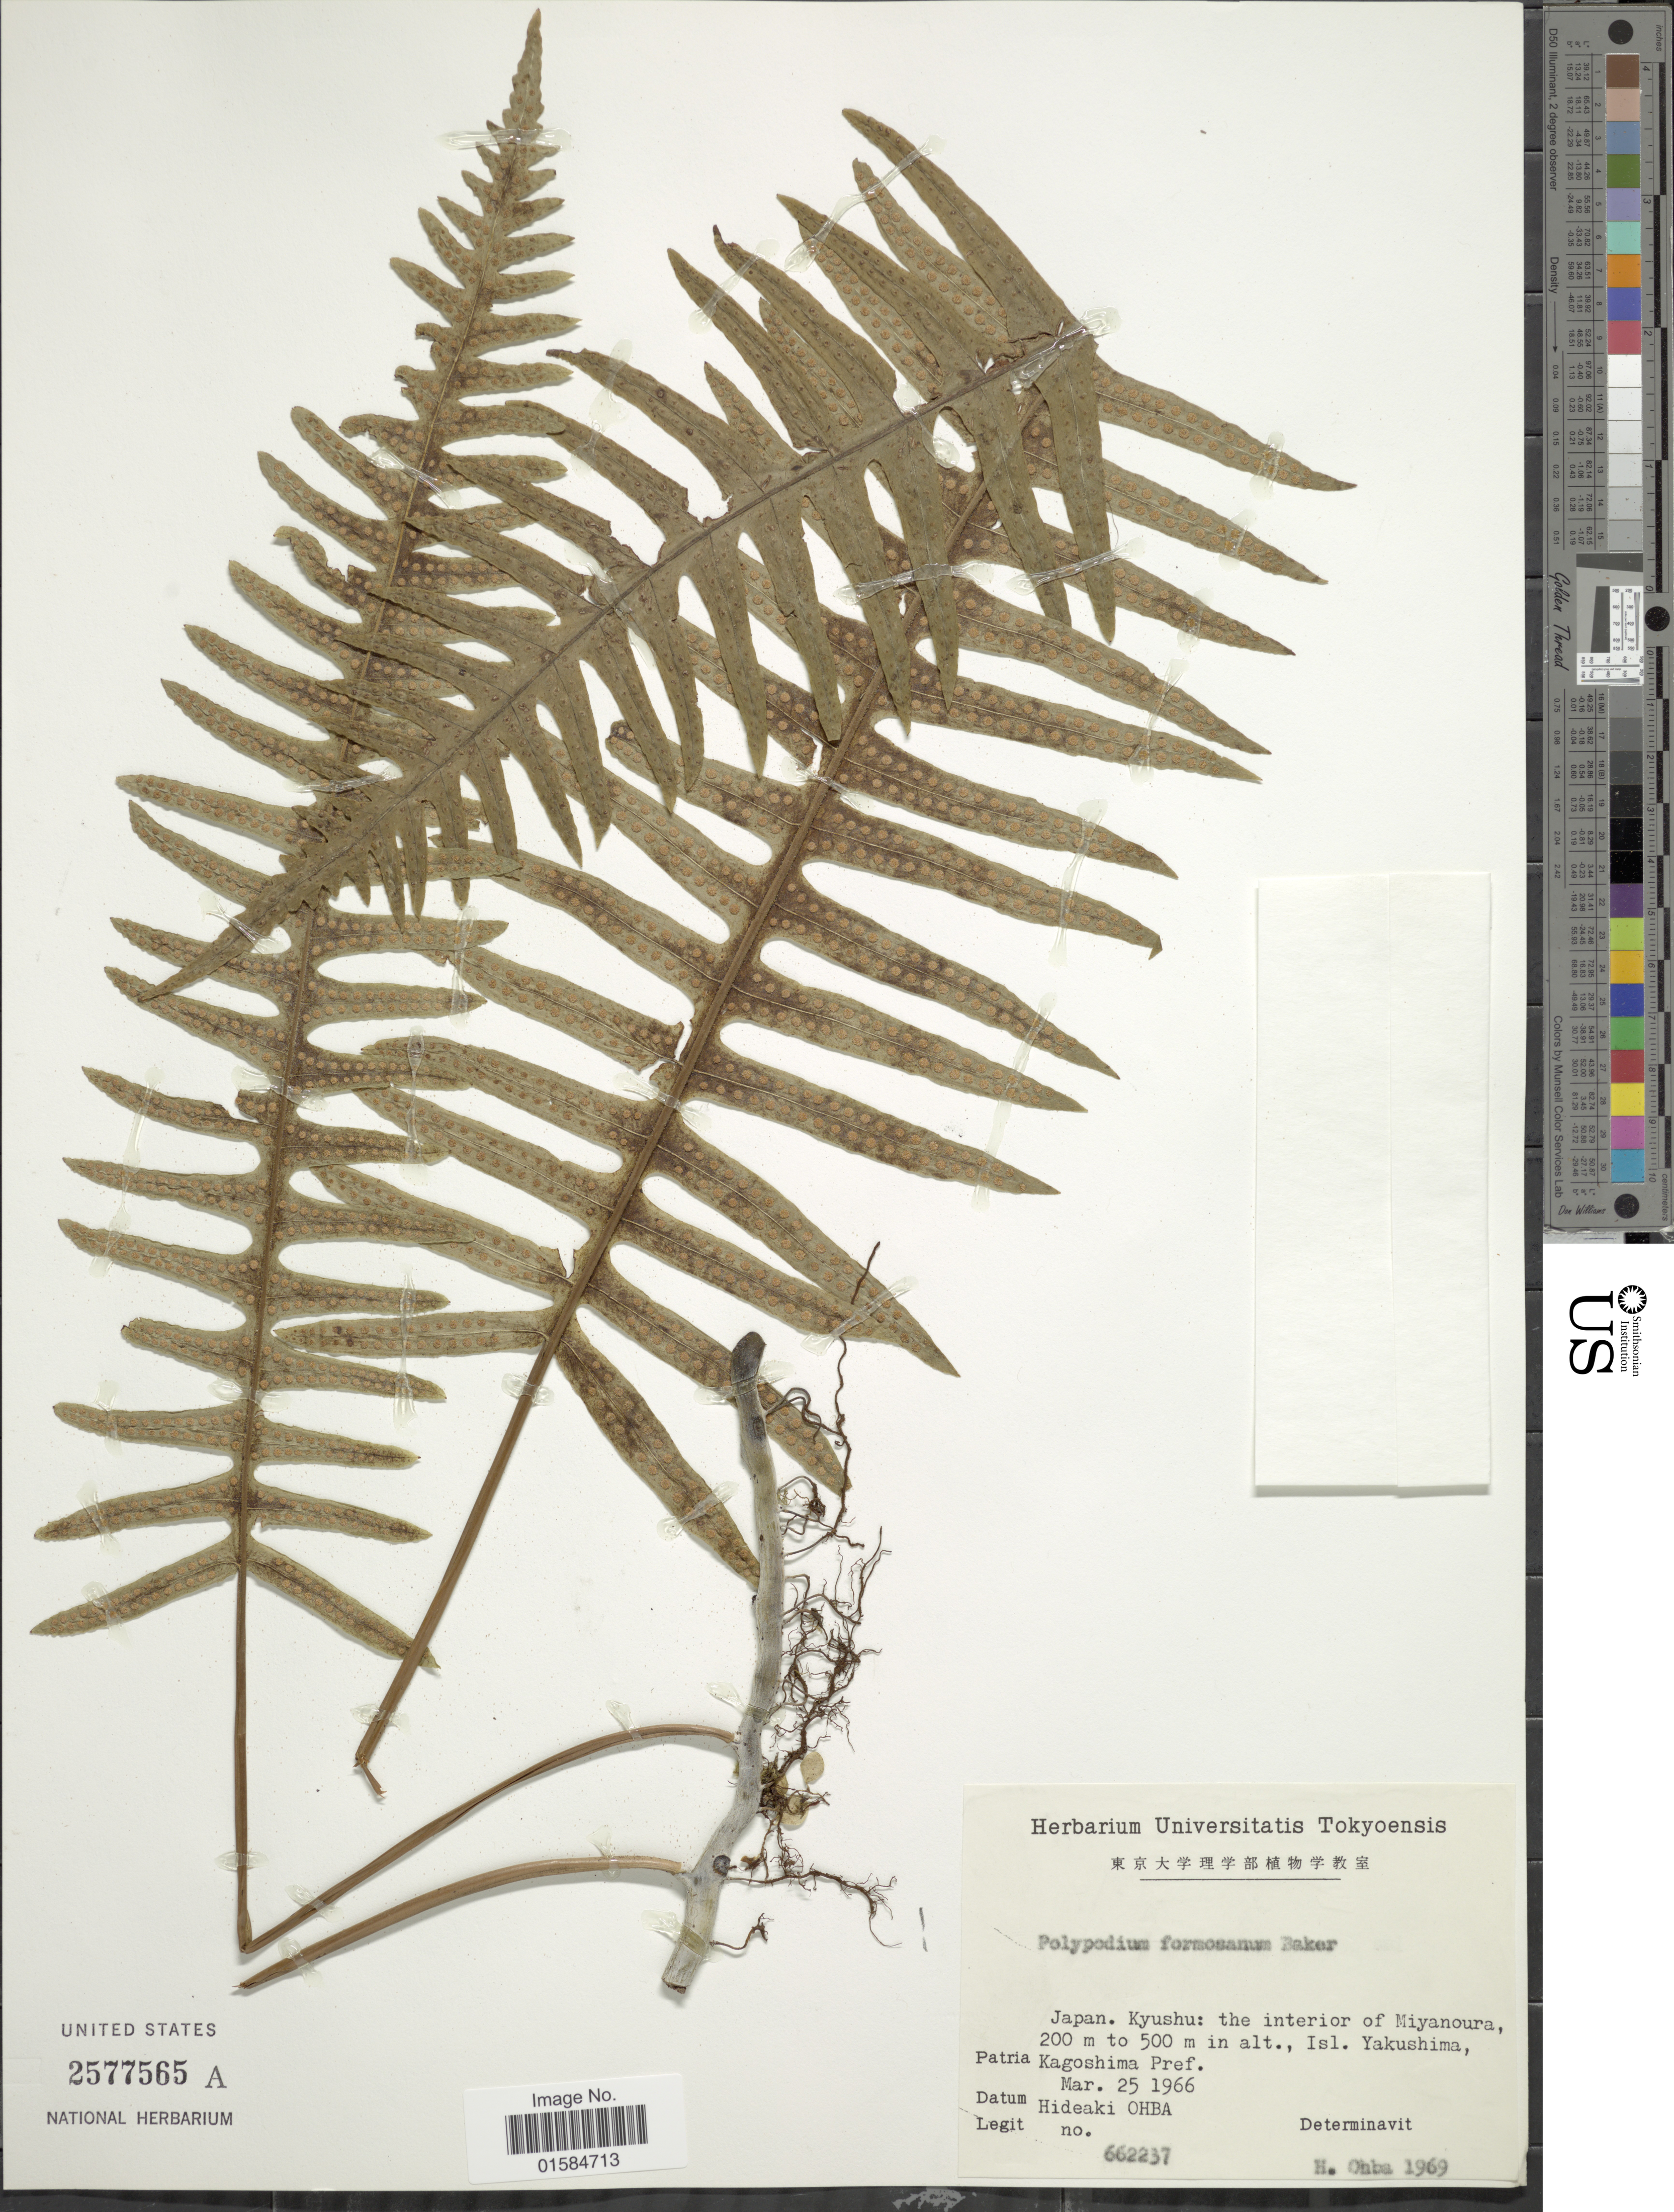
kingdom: Plantae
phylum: Tracheophyta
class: Polypodiopsida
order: Polypodiales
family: Polypodiaceae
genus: Goniophlebium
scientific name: Goniophlebium formosanum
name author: (Baker) Rödl-Linder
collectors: H. Ohba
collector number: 662237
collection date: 1966-03-25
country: Japan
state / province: Kagosima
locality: Japan, Kyushu: the interior of Miyanoura, Isl. Yakushima, Kagoshima Pref.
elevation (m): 200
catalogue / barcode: US 2577565A